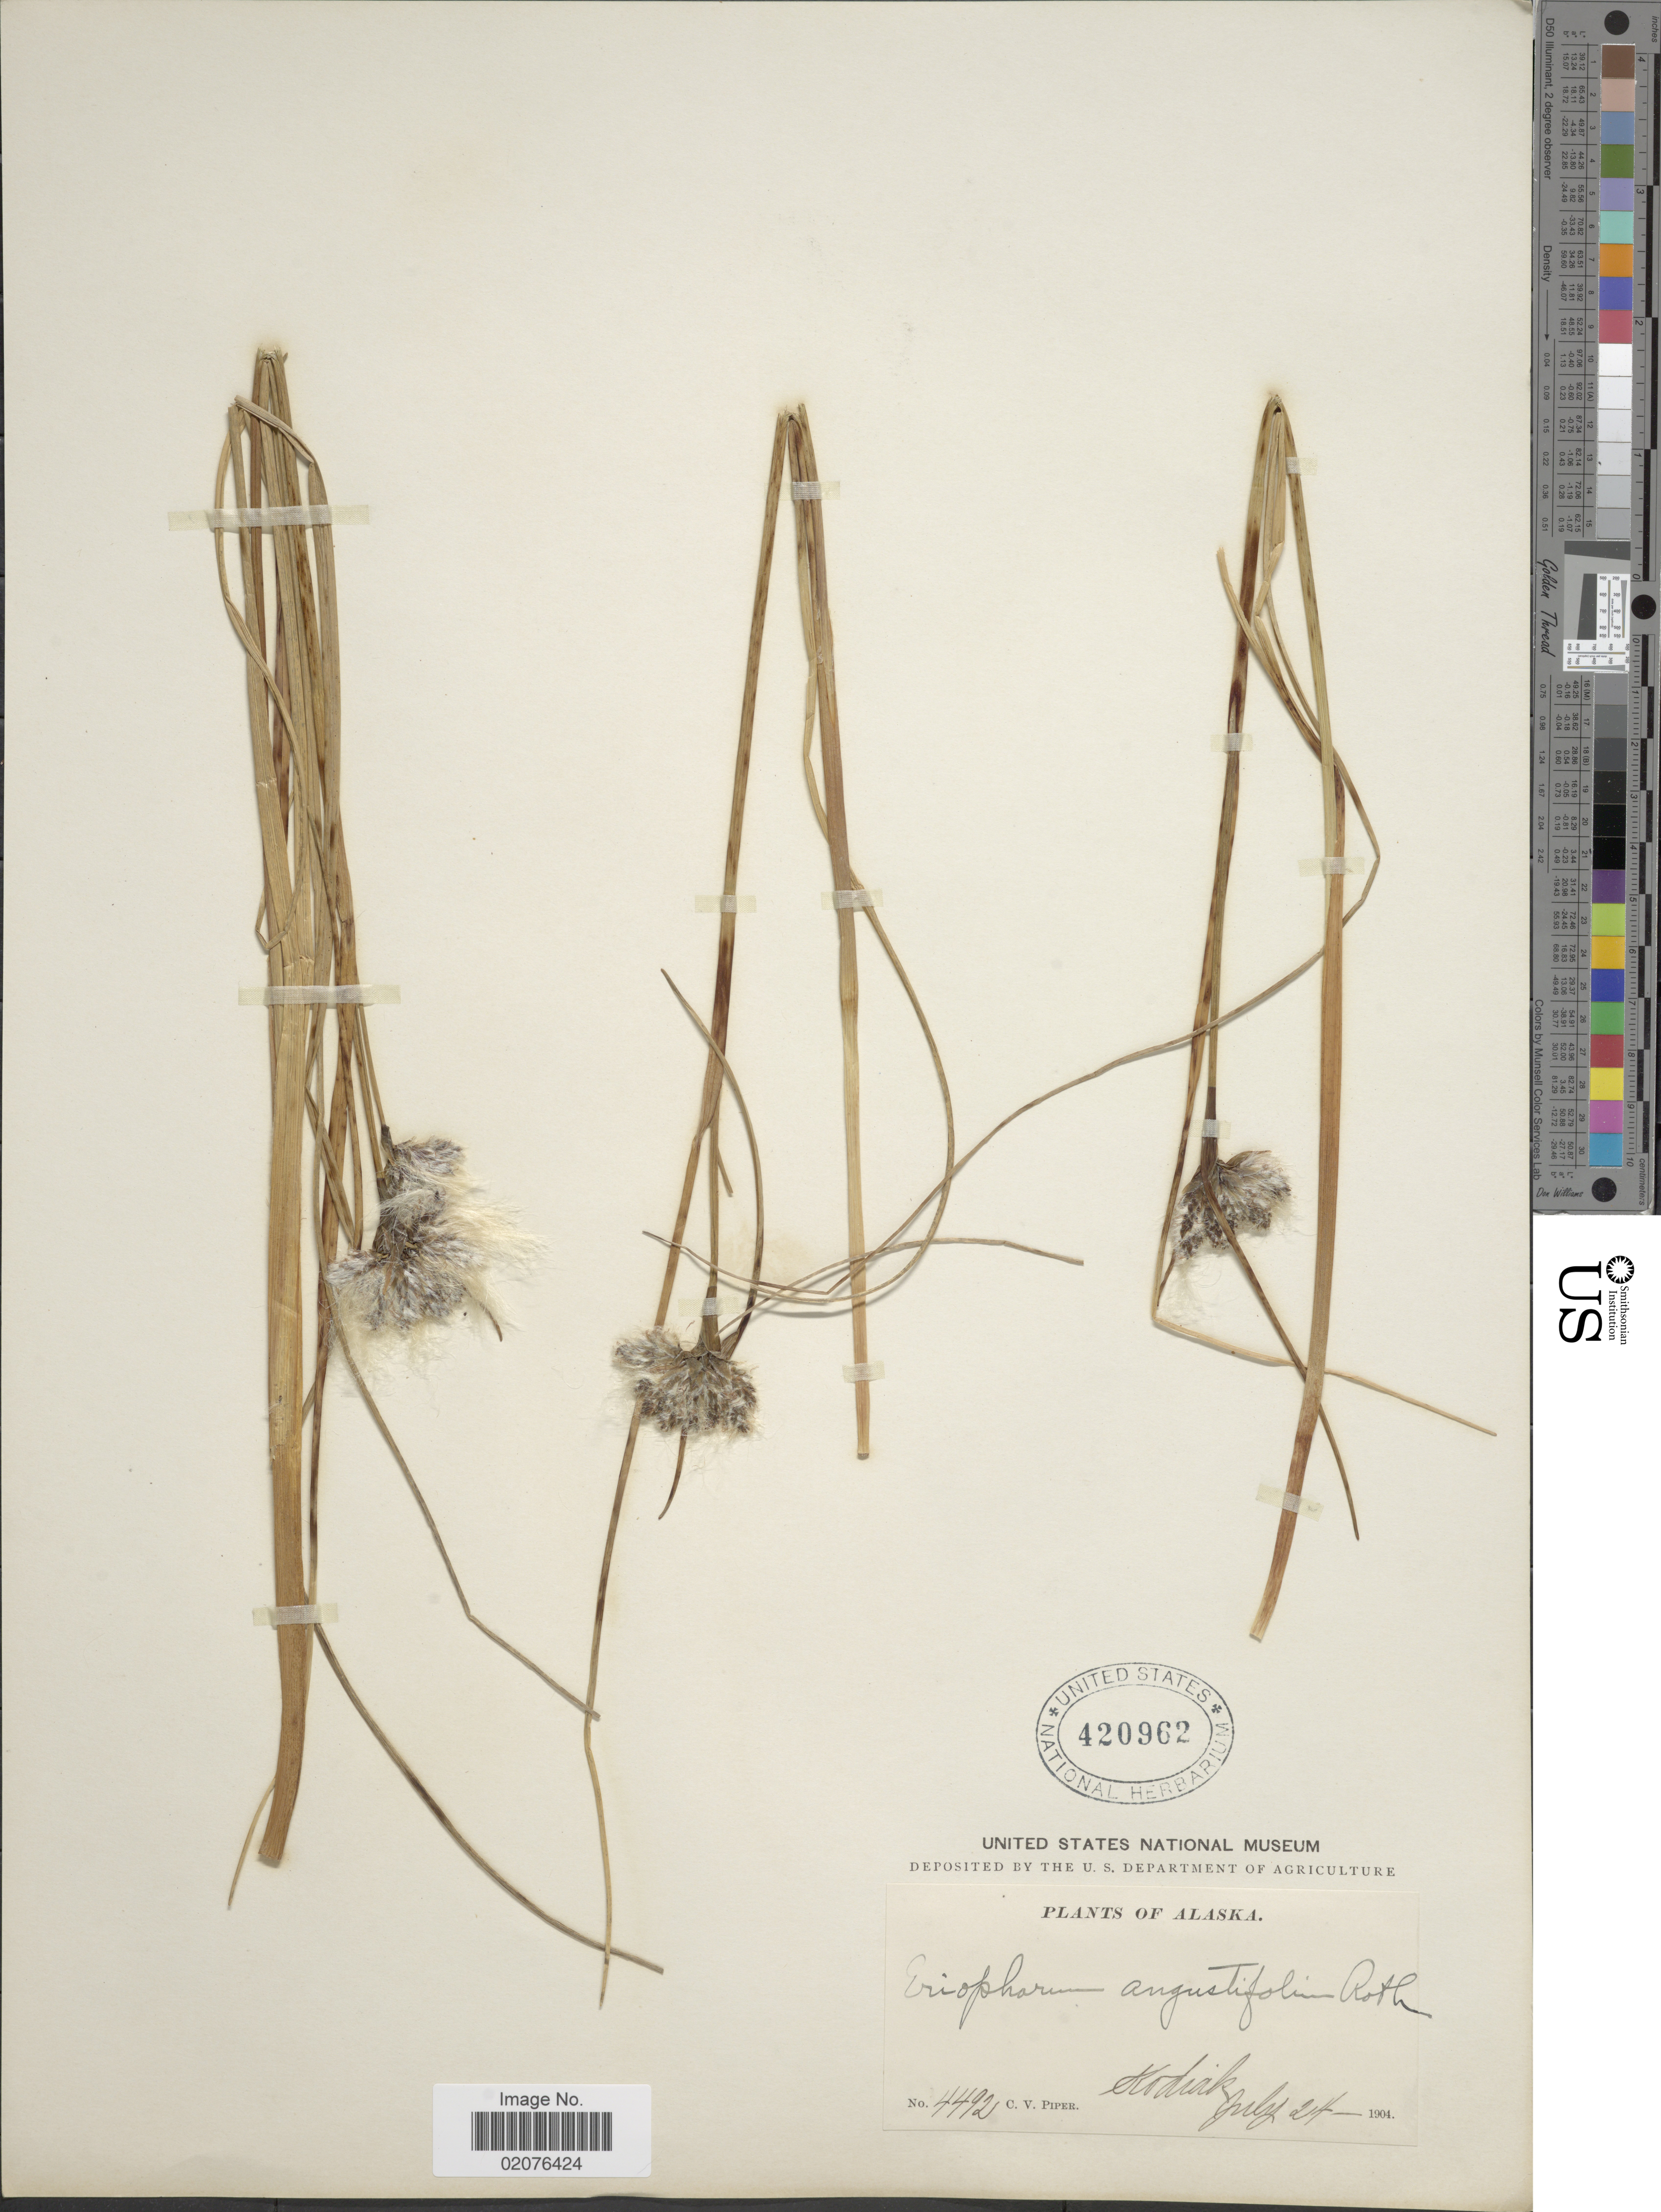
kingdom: Plantae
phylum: Tracheophyta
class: Liliopsida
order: Poales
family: Cyperaceae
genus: Eriophorum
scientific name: Eriophorum angustifolium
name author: Honck.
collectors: C. V. Piper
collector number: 4492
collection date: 1904-07-24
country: United States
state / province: Alaska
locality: Kodiak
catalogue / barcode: US 420962